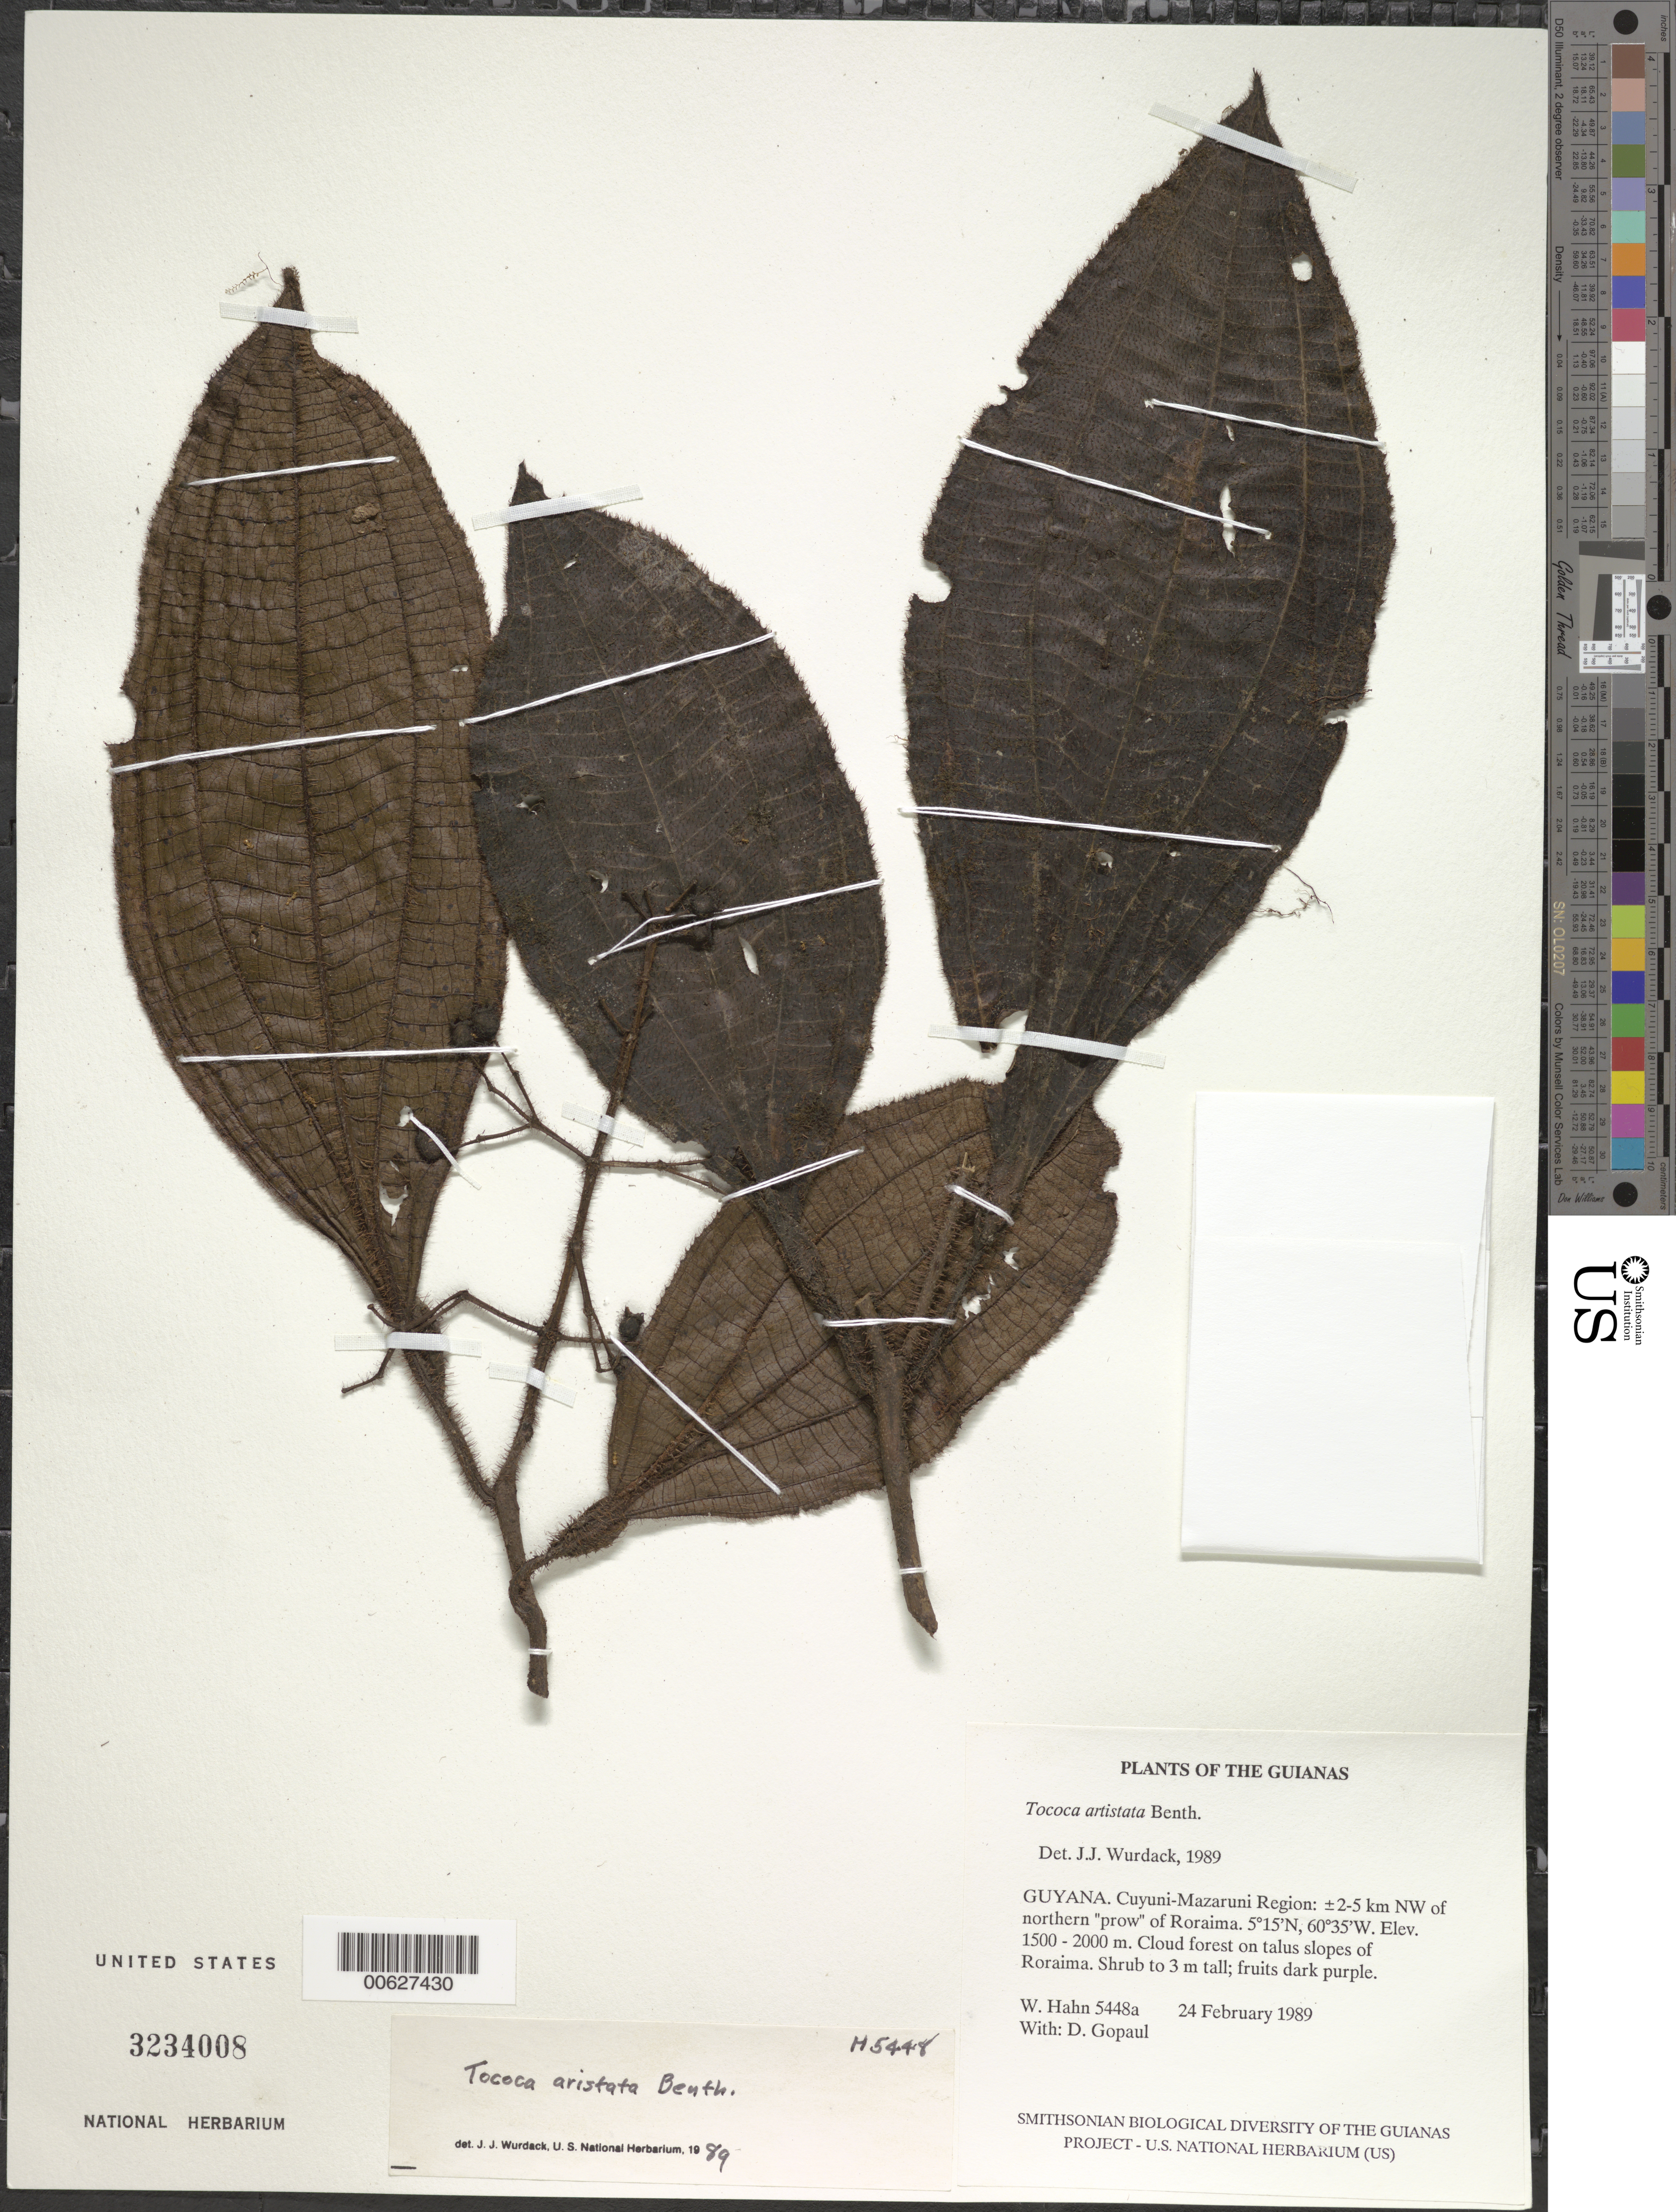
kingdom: Plantae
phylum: Tracheophyta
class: Magnoliopsida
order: Myrtales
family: Melastomataceae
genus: Tococa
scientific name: Tococa aristata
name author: Benth.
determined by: Wurdack, John J., (US), US (UNITED STATES)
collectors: W. Hahn & D. Gopaul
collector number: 5448 a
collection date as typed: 24 February 1989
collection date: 1989-02-24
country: Guyana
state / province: Cuyuni-Mazaruni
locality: ±2-5 km NW of northern "prow" of Roraima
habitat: Cloud forest on talus slopes of Roraima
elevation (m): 1500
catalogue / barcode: US 3234008